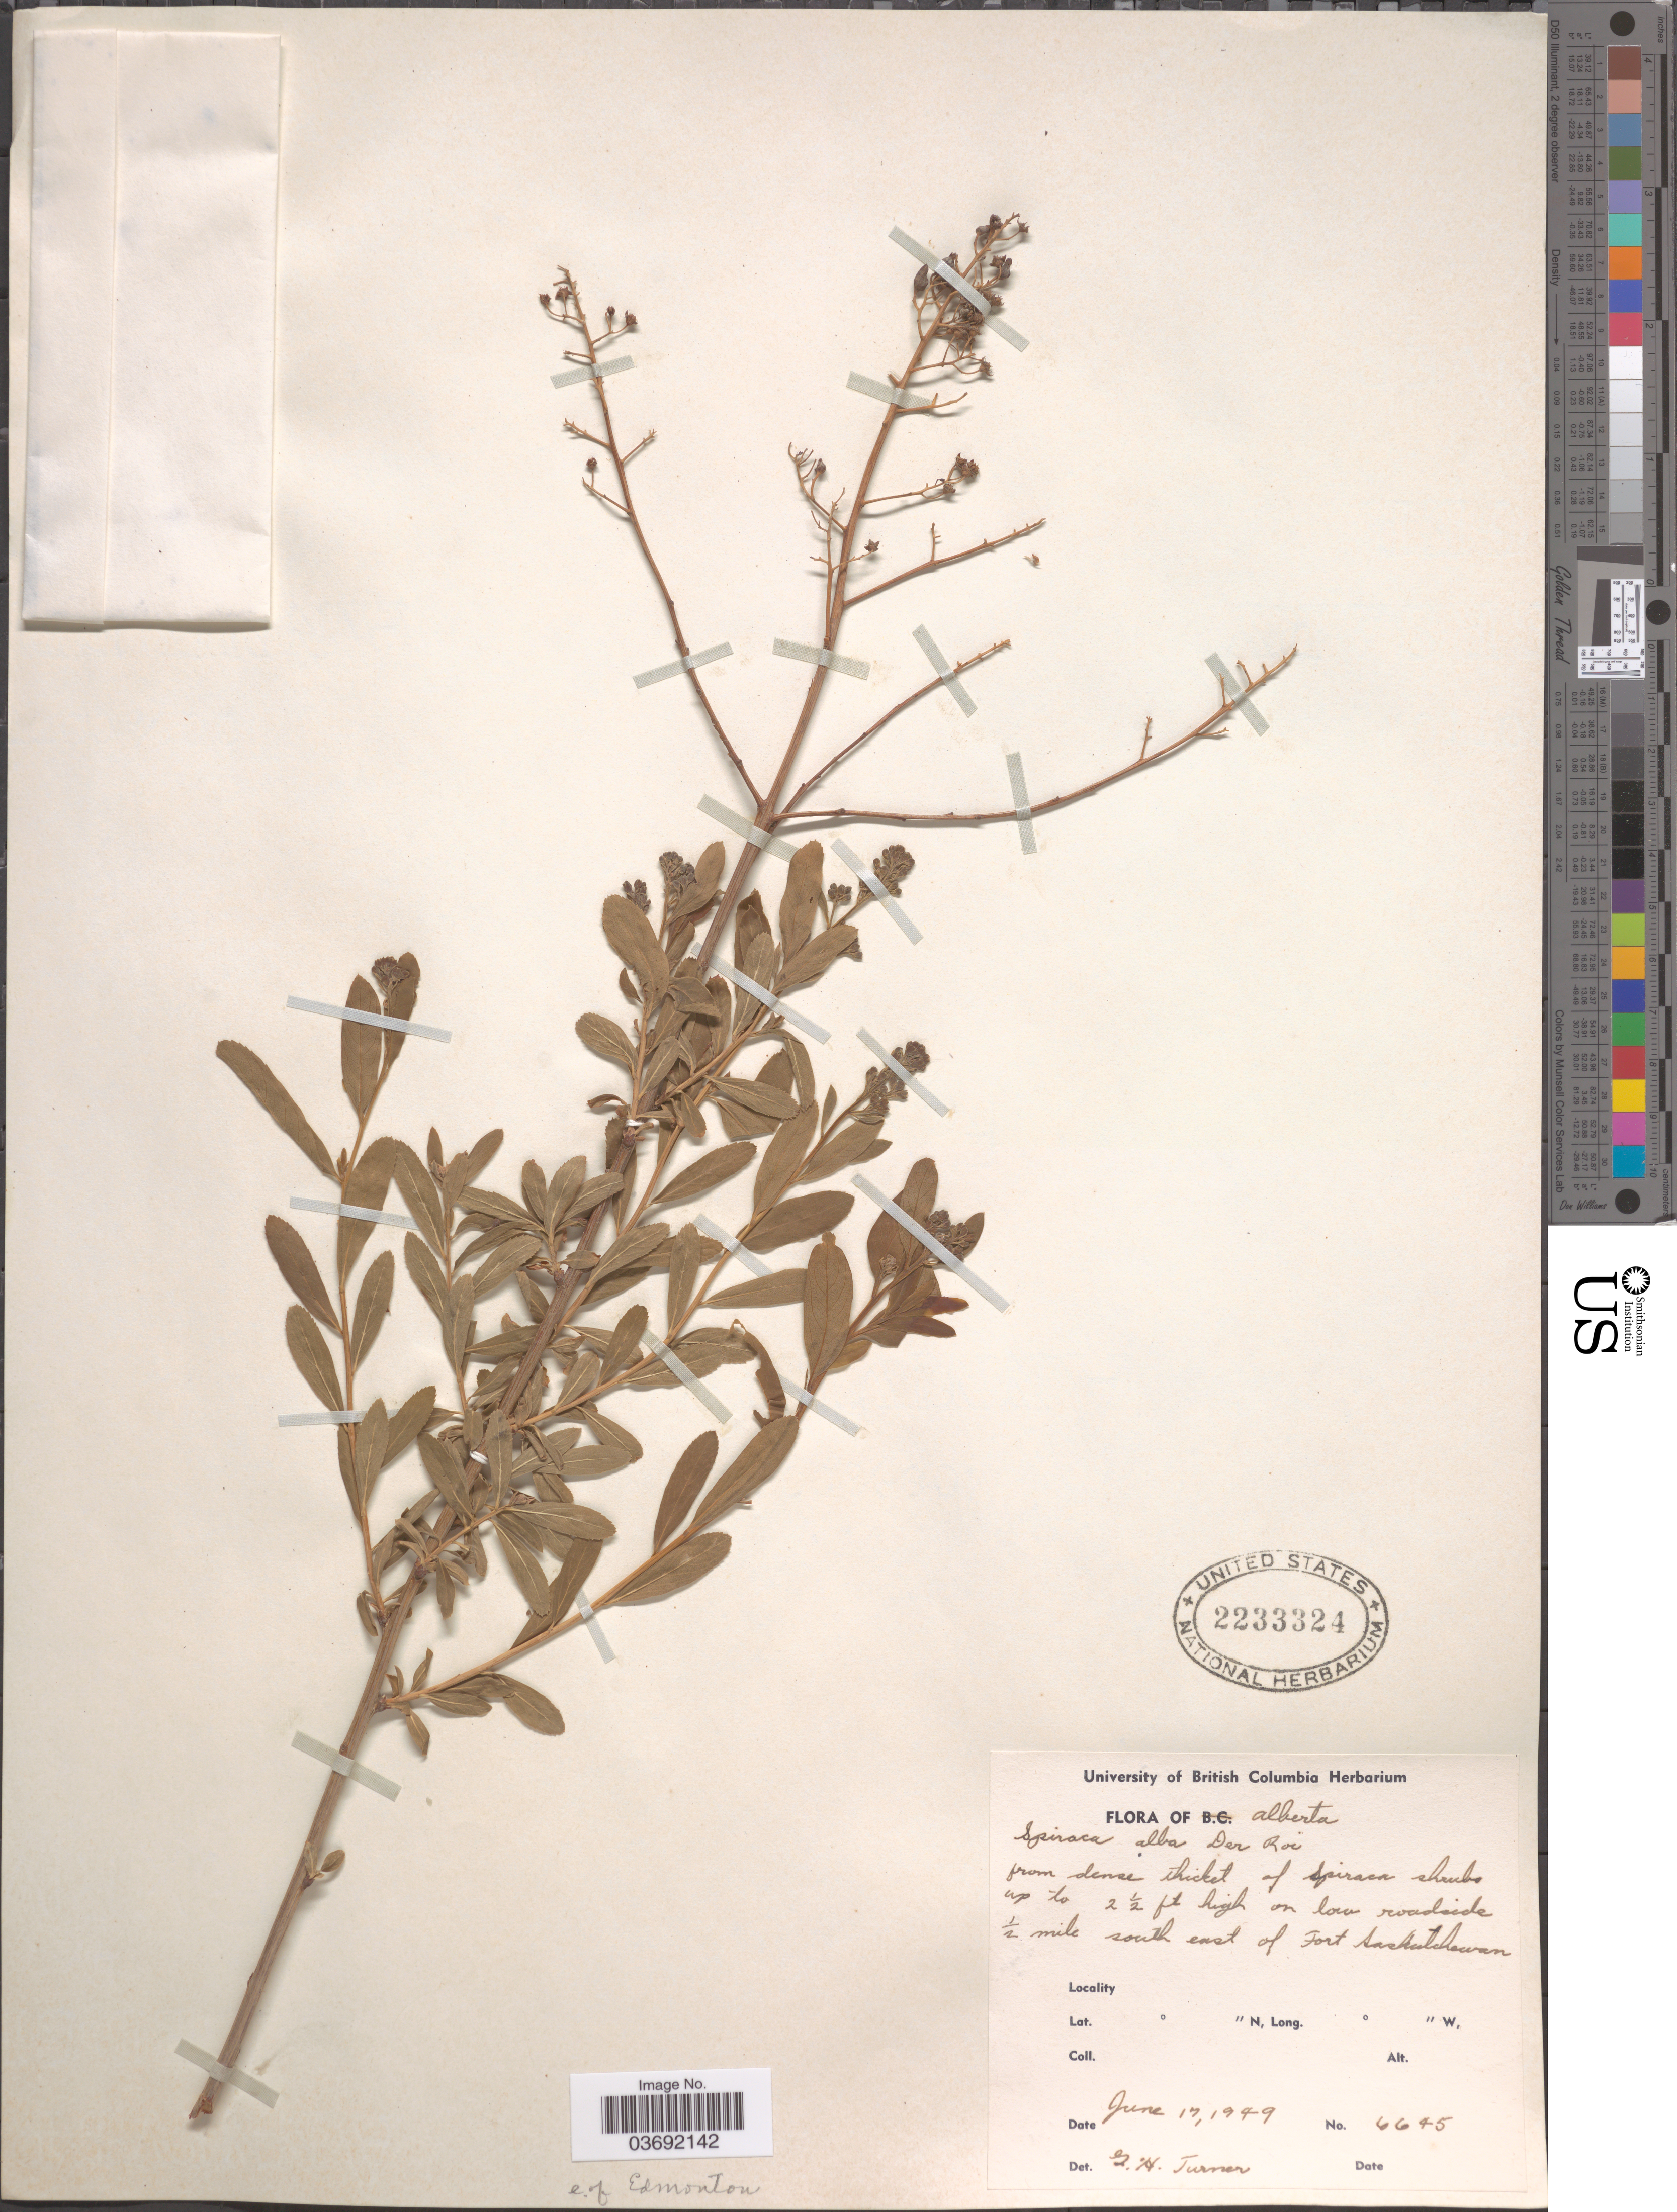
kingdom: Plantae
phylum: Tracheophyta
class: Magnoliopsida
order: Rosales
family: Rosaceae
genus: Spiraea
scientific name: Spiraea alba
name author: Du Roi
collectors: ex herb. University of British Columbia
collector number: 6645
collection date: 1949-06-17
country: Canada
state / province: Alberta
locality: ½ mile south east of Fort Saskatchewan. E. of Edmonton.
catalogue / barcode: US 2233324